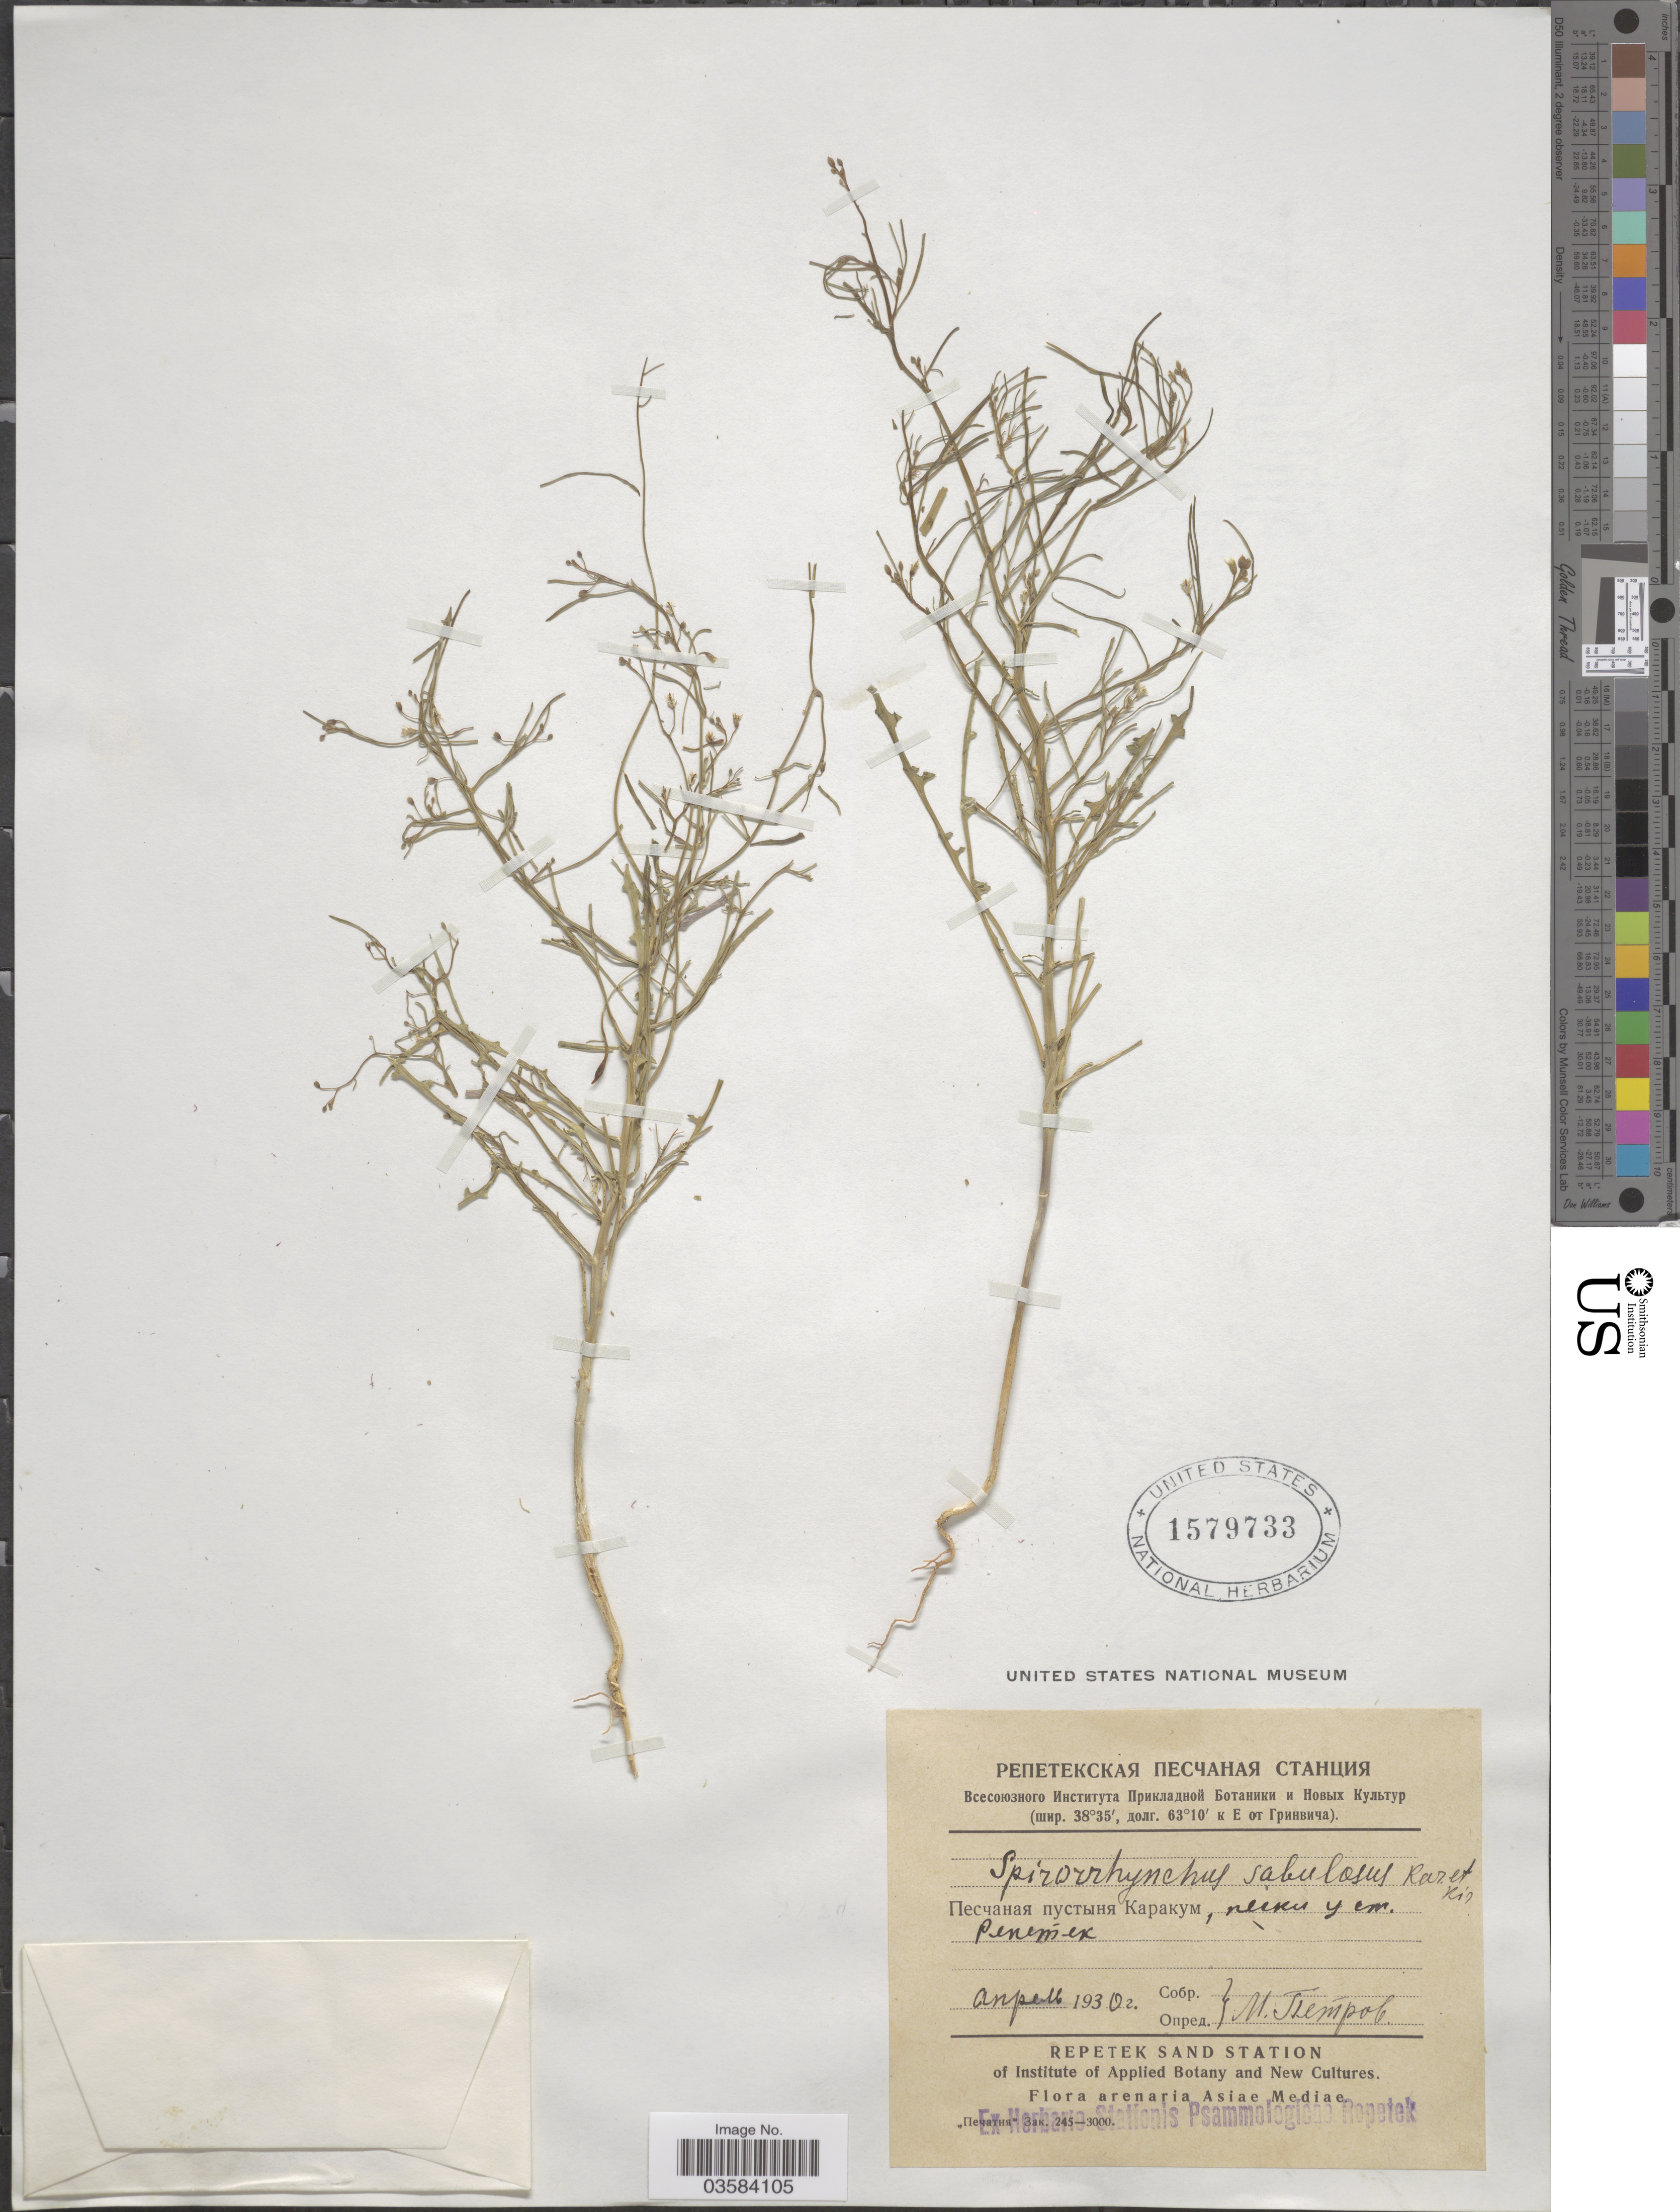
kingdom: Plantae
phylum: Tracheophyta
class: Magnoliopsida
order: Brassicales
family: Brassicaceae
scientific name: Spirorrhynchus sabulosus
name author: Karelin & Kirilov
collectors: M. Petrov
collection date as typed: Anpell 1930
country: Turkmenistan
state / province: Lebap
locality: Karakum Desert, near Repetek Station. Arenaria Asiae Mediae.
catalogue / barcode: US 1579733